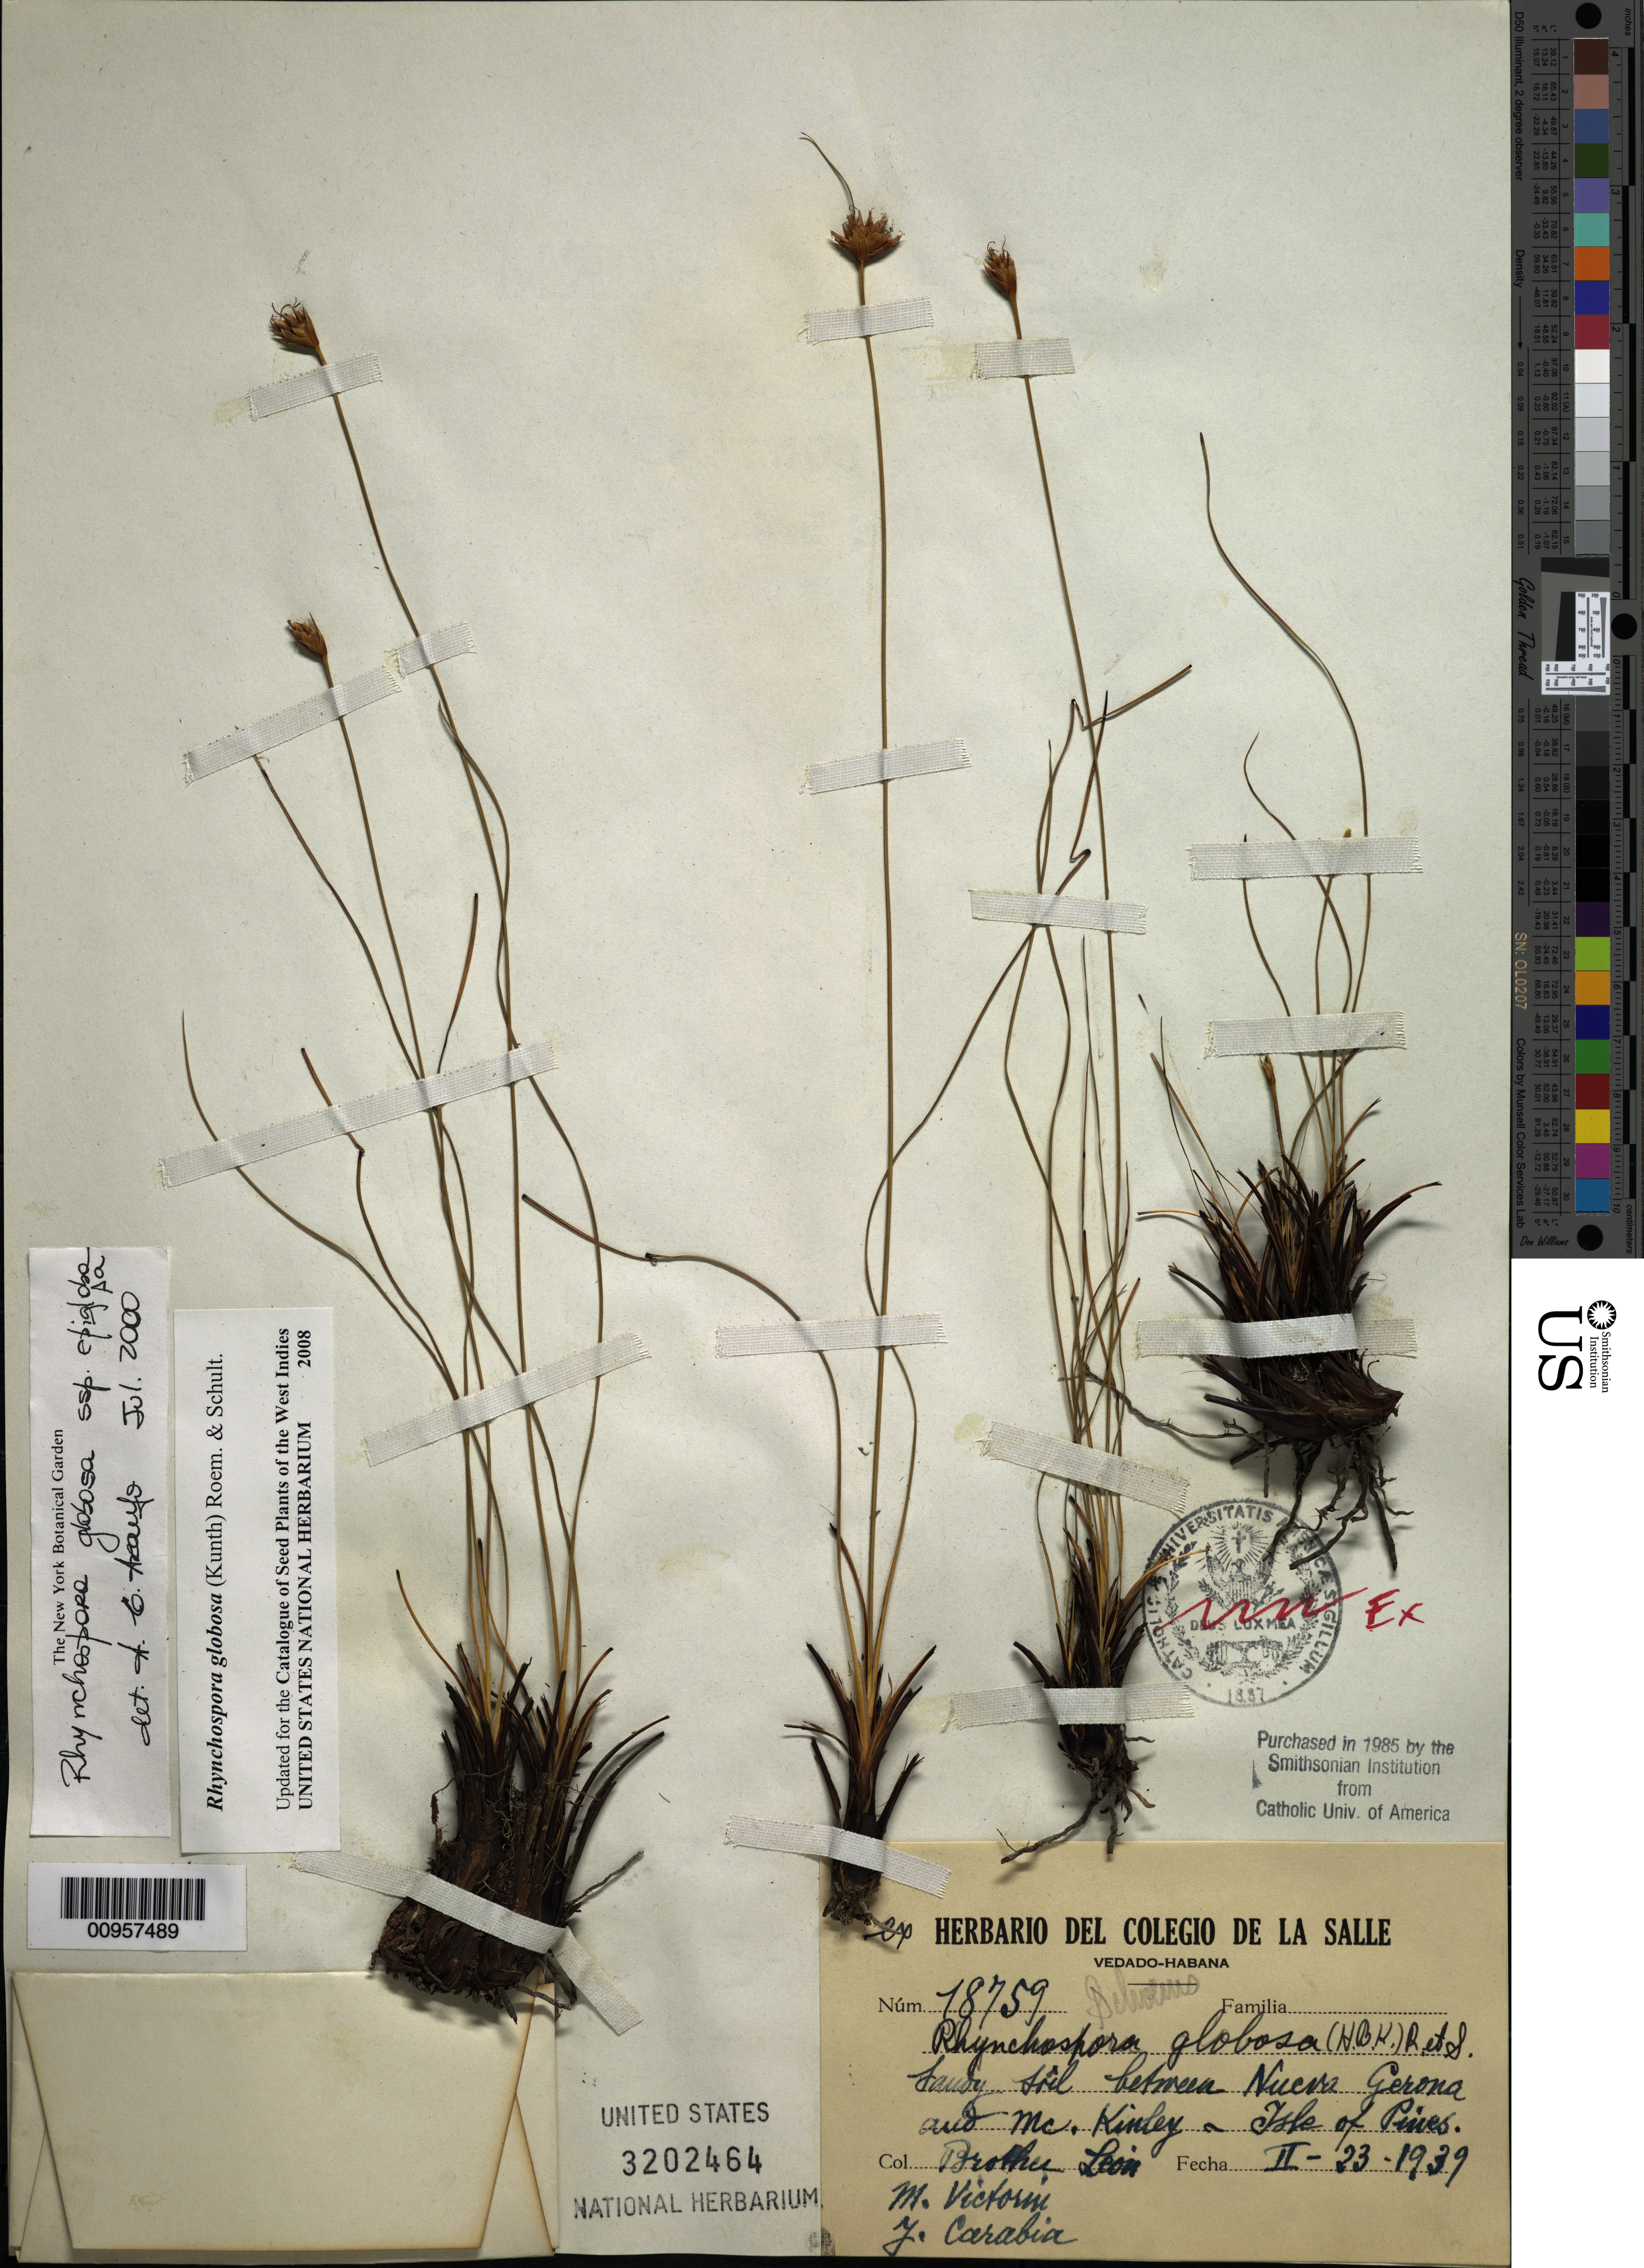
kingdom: Plantae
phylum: Tracheophyta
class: Liliopsida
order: Poales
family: Cyperaceae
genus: Rhynchospora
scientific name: Rhynchospora globosa var. globosa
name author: (Kunth) Roem. & Schult.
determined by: Strong, M. T., (US), Smithsonian Institution - National Museum of Natural History (UNITED STATES)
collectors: Bro. León, F. Victorin & J. Carabia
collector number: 18759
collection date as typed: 23 Feb 1939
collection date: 1939-02-23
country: Cuba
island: Isla de la Juventud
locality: Isle of Pines, between Nueva Gerona and McKinley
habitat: Sandy soil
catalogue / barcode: US 3202464